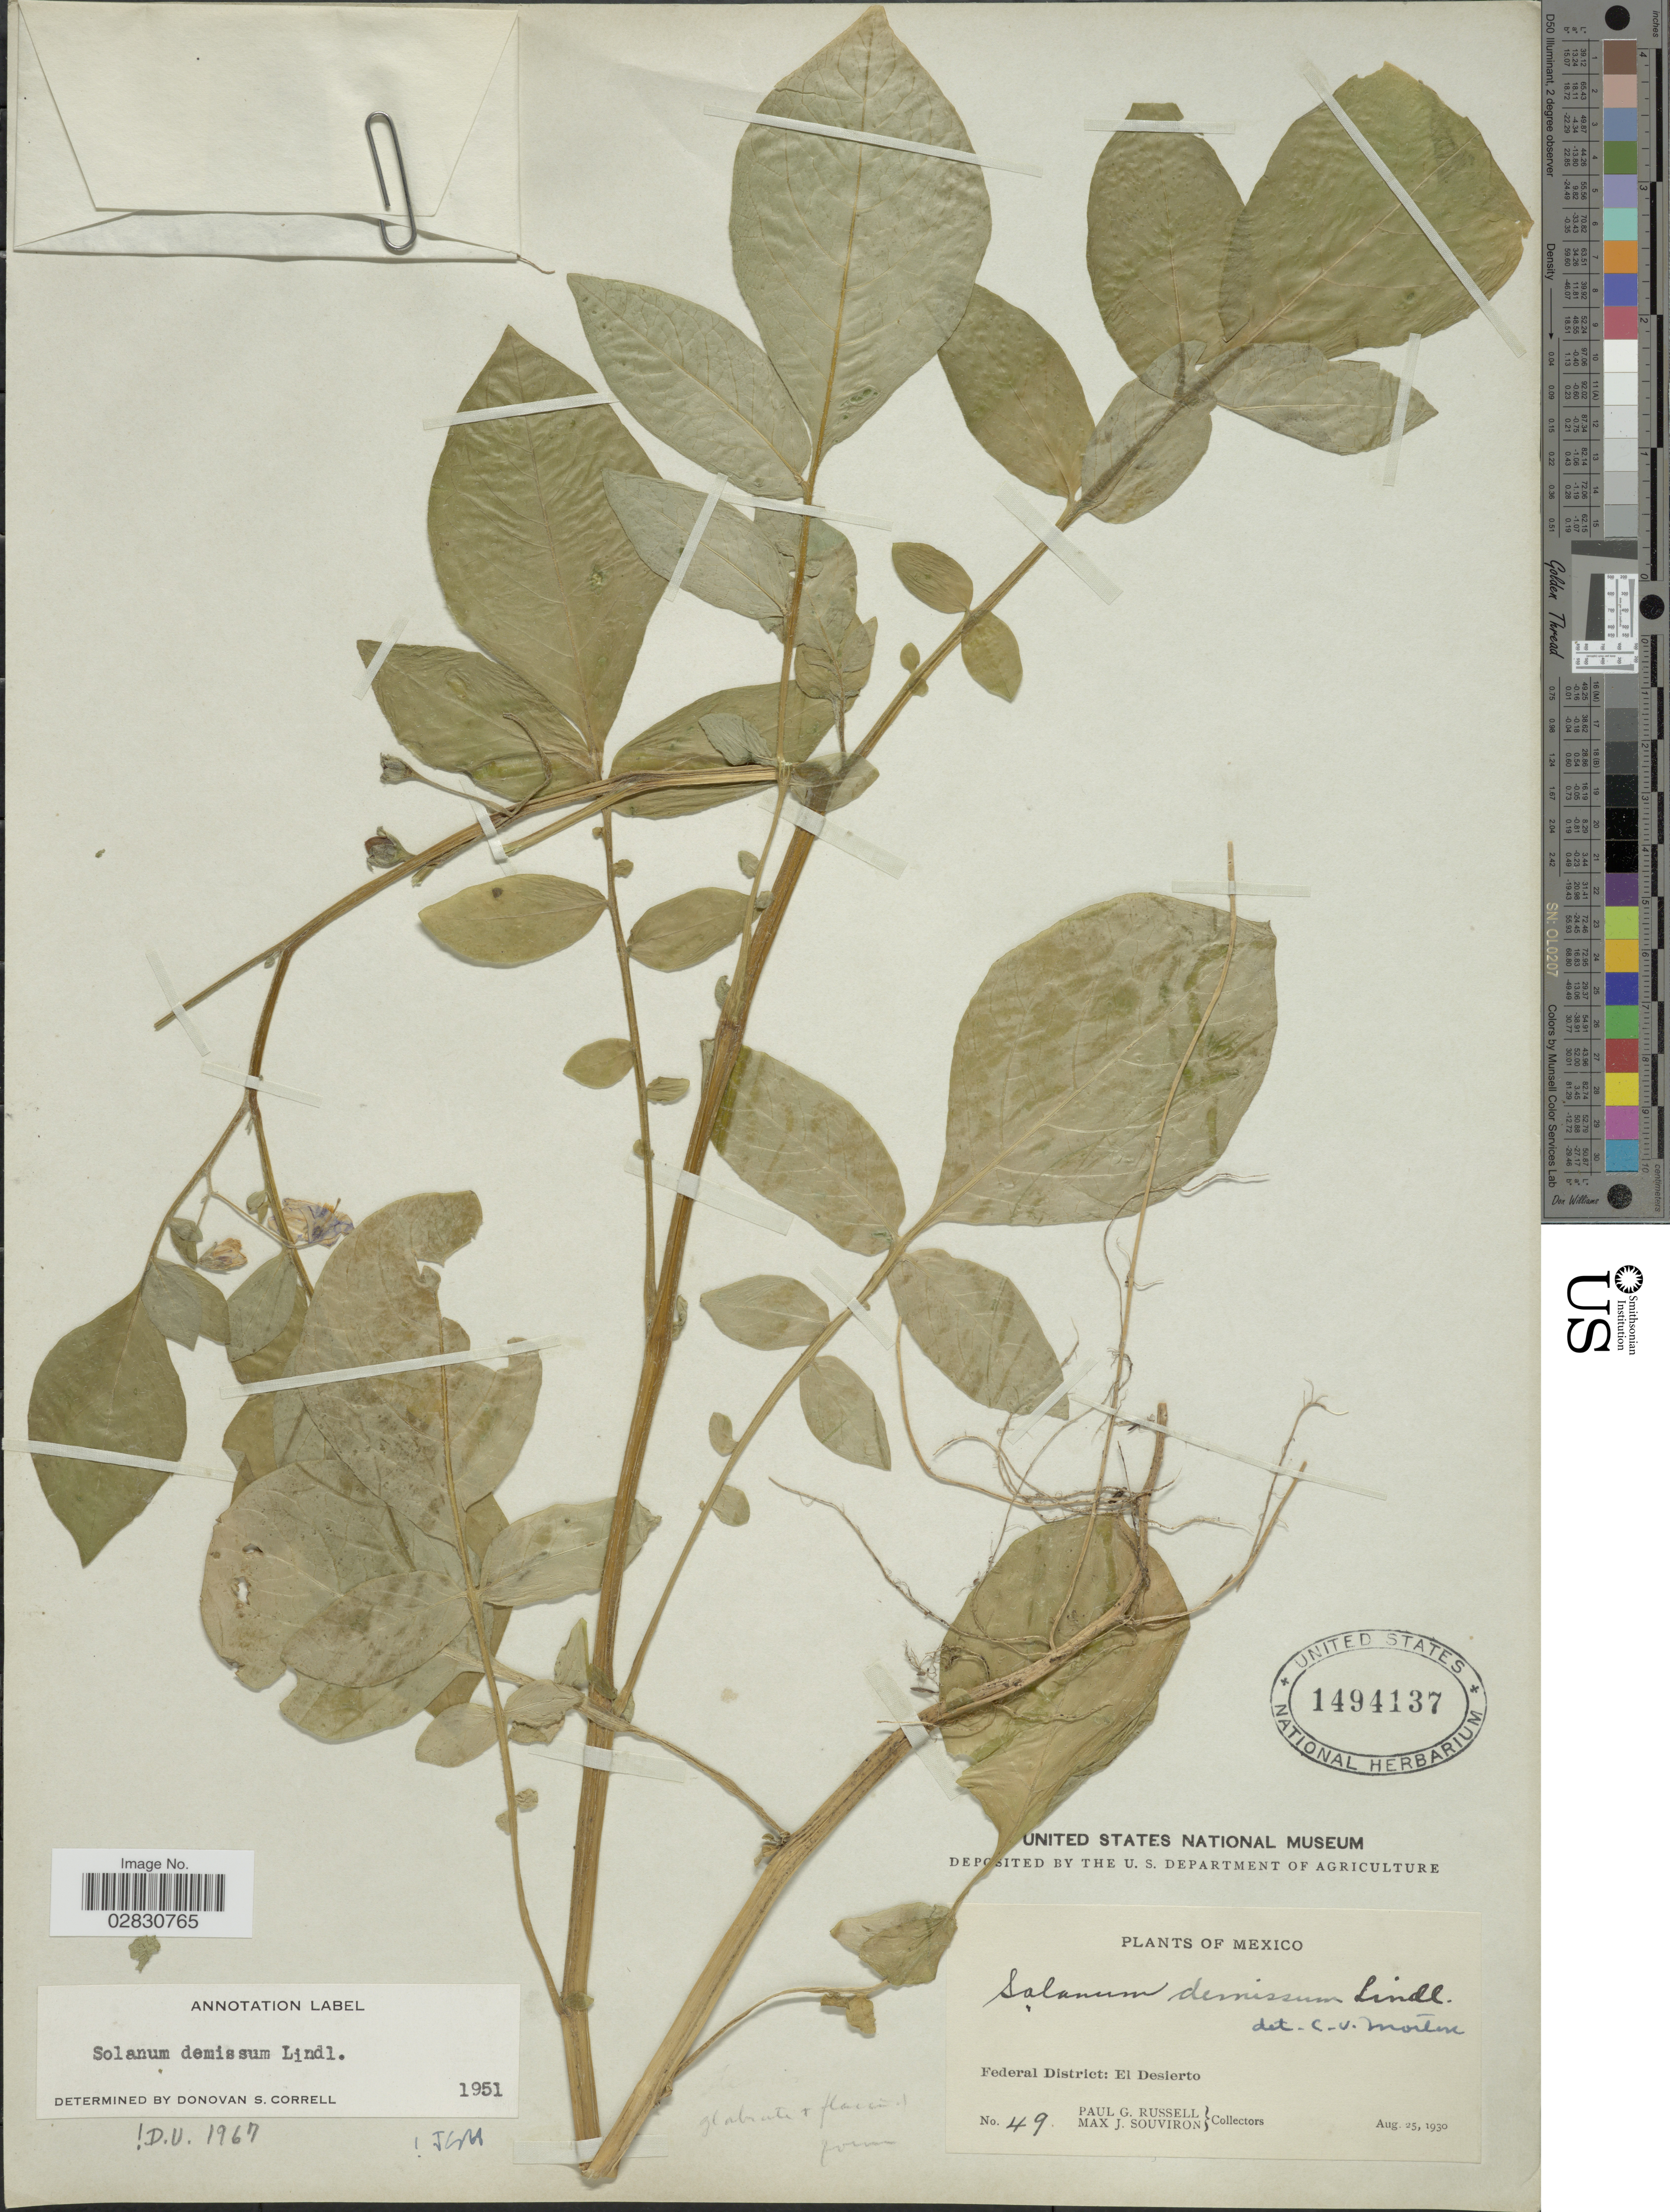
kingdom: Plantae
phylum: Tracheophyta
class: Magnoliopsida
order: Solanales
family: Solanaceae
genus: Solanum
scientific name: Solanum demissum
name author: Lindl.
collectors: P. G. Russell & M. J. Souviron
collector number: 49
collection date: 1930-08-25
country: Mexico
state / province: Distrito Federal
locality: Federal District: El Desierto.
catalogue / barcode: US 1494137